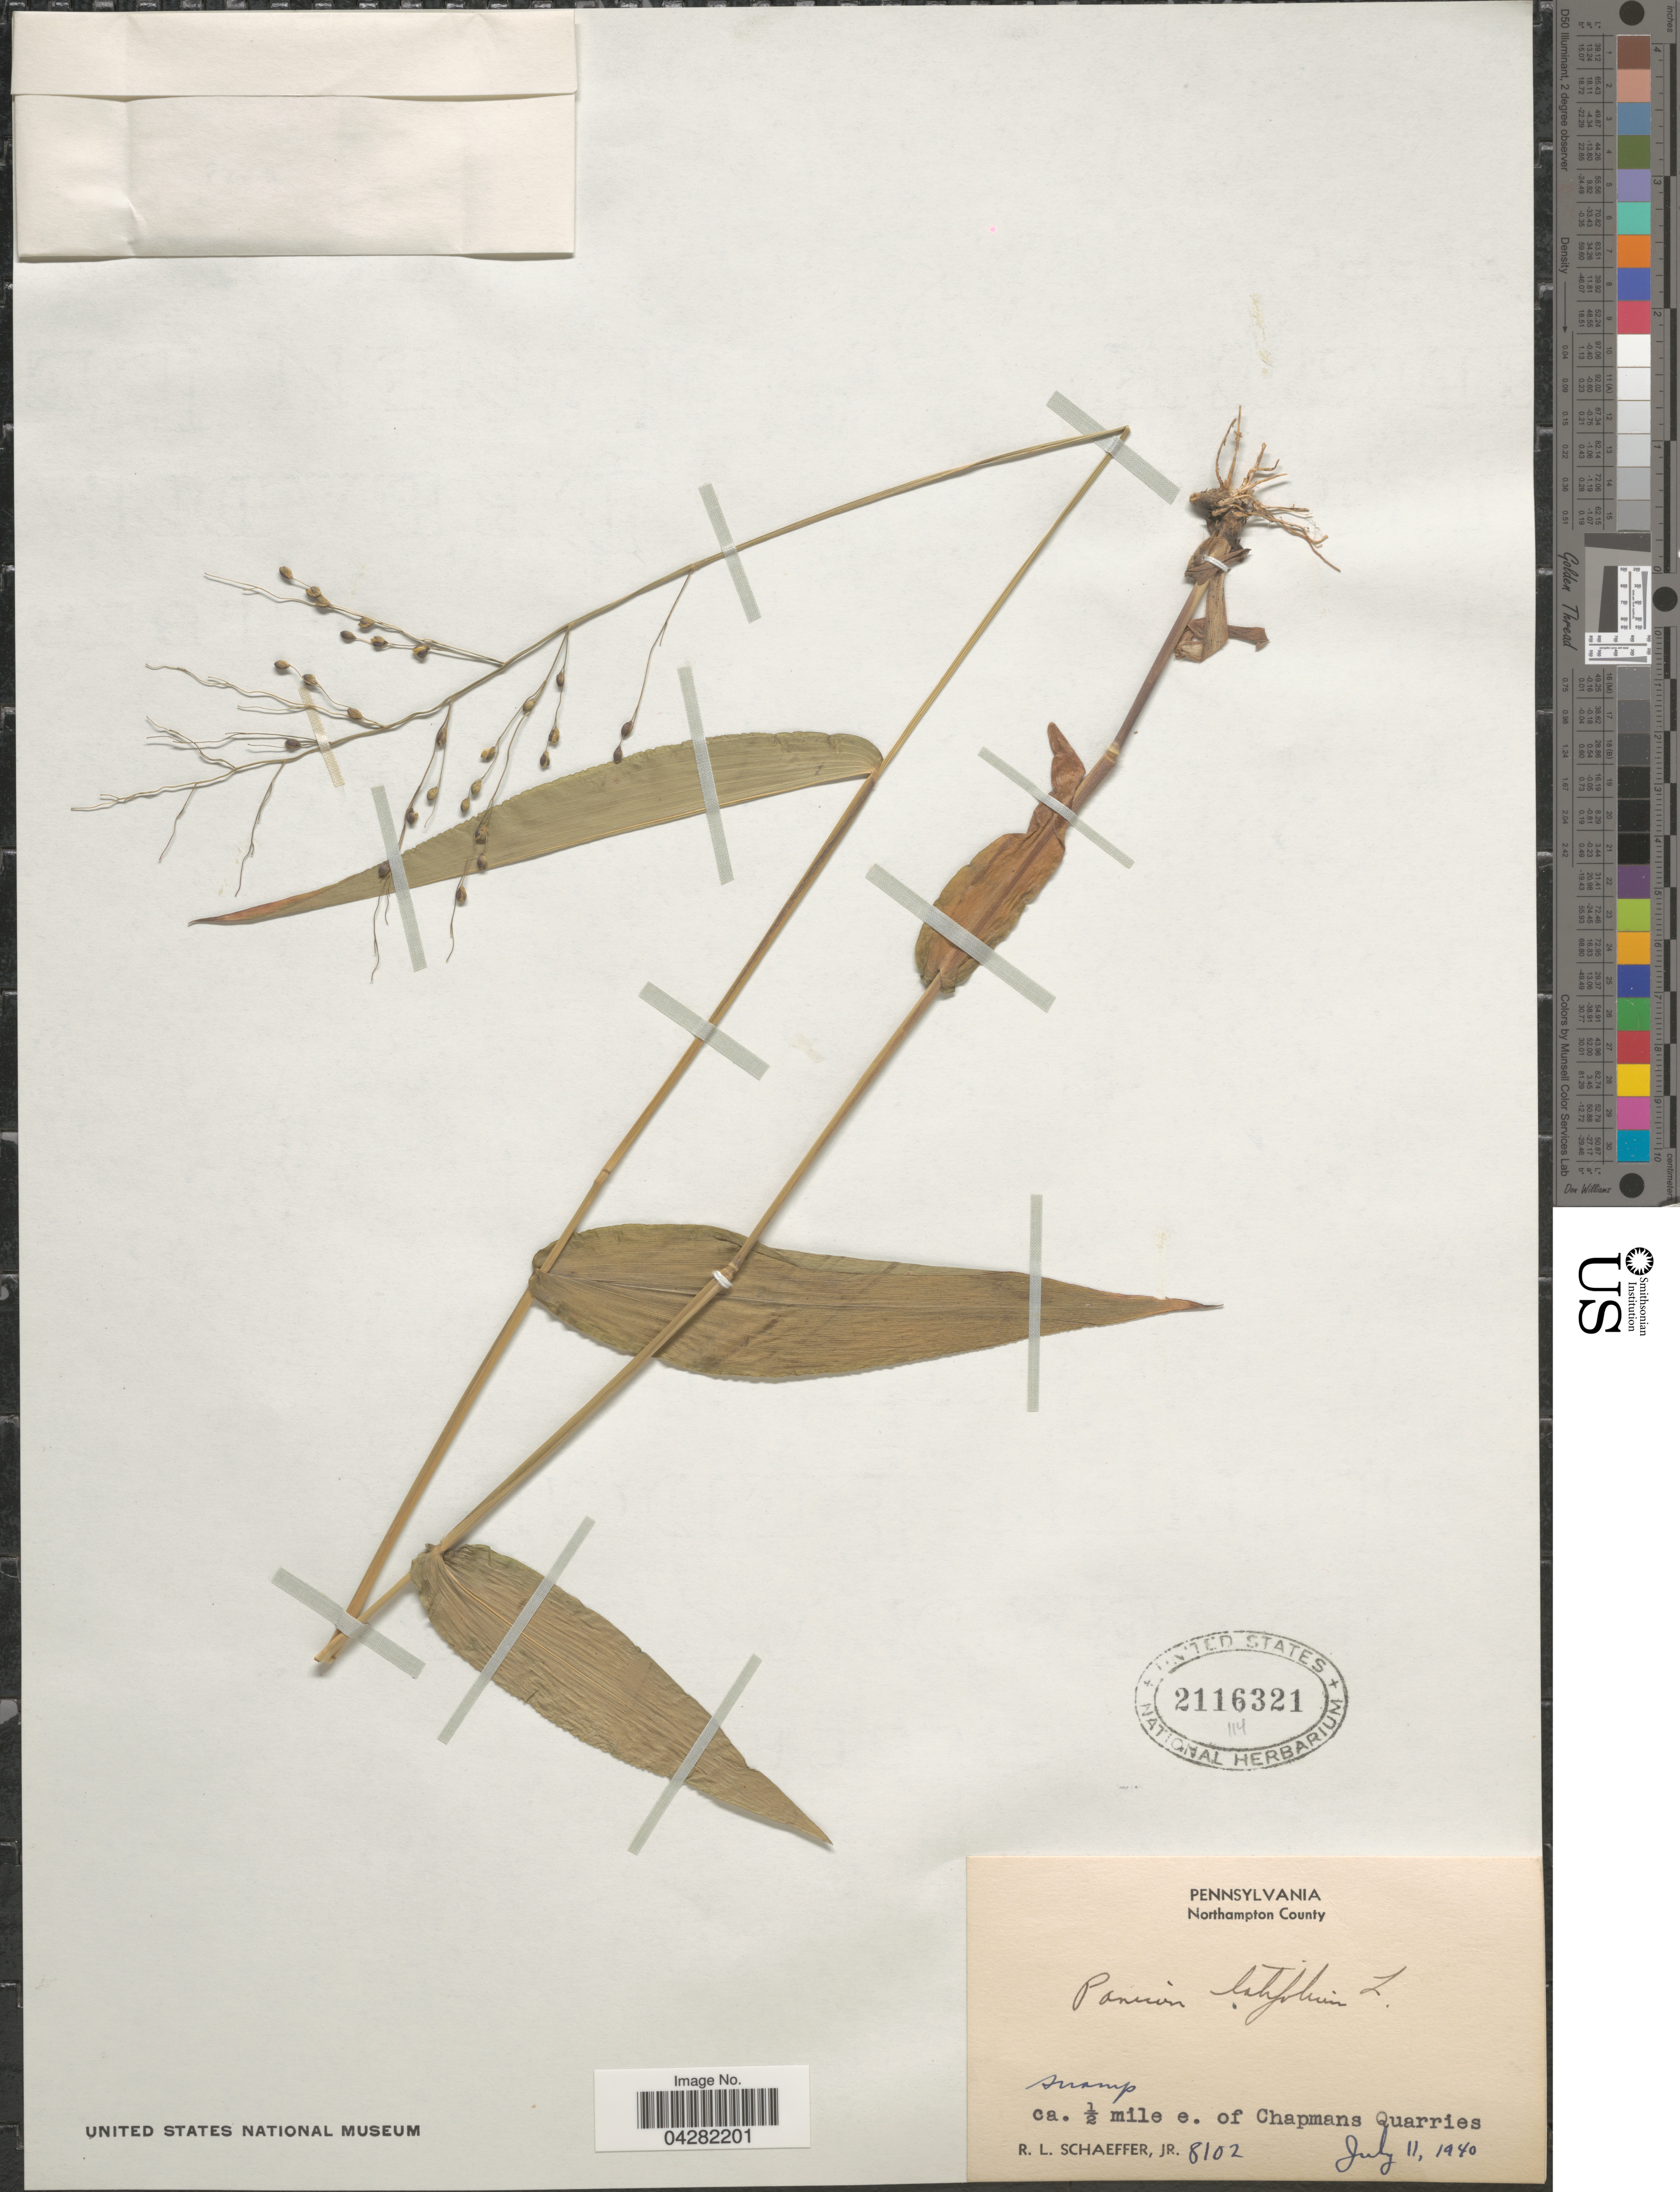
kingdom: Plantae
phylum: Tracheophyta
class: Liliopsida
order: Poales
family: Poaceae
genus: Dichanthelium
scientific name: Dichanthelium latifolium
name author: (L.) Harvill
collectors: R. L. Schaeffer Jr.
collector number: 8102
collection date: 1940-07-11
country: United States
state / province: Pennsylvania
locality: Northampton County. Swamp. ca. ½ mile e. of Chapmans Quarries.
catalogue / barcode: US 2116321